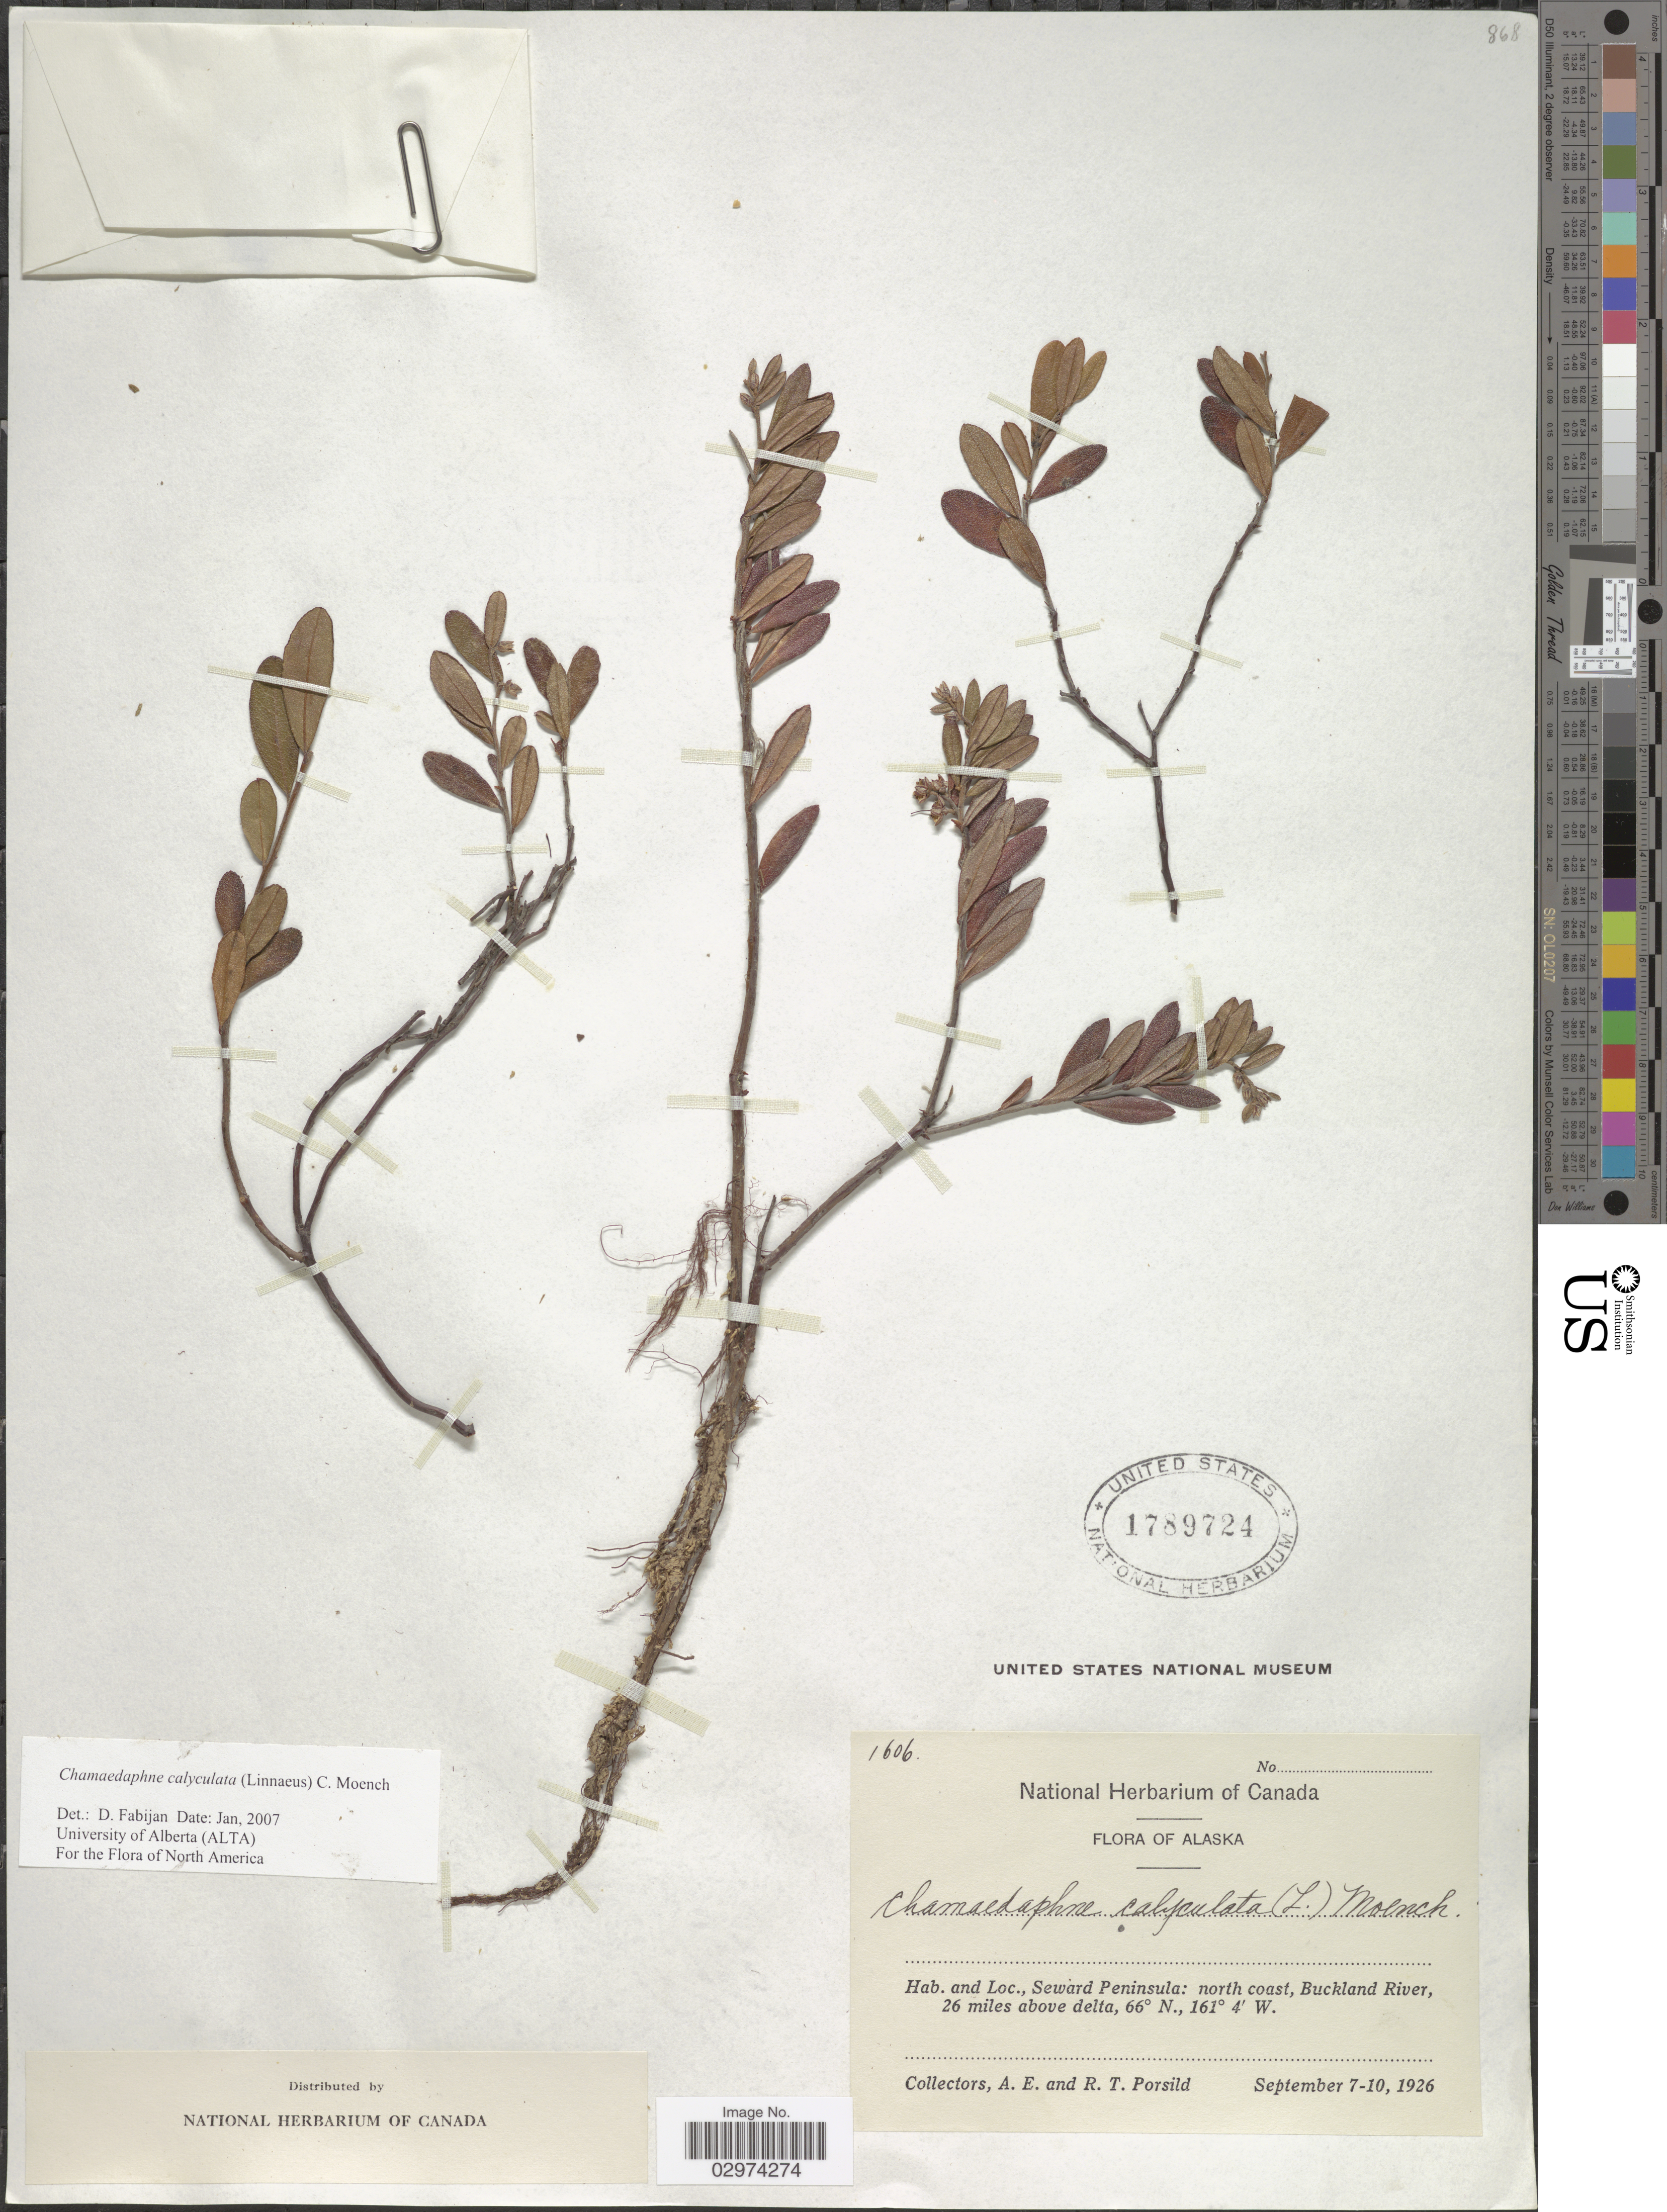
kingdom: Plantae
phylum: Tracheophyta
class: Magnoliopsida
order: Ericales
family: Ericaceae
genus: Chamaedaphne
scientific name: Chamaedaphne calyculata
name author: (L.) Moench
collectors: A. E. Porsild & R. T. Porsild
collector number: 1606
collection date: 1926-09-07/1926-09-10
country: United States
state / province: Alaska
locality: Seward Peninsula: north coast, Buckland River, 26 miles above delta.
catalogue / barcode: US 1789724